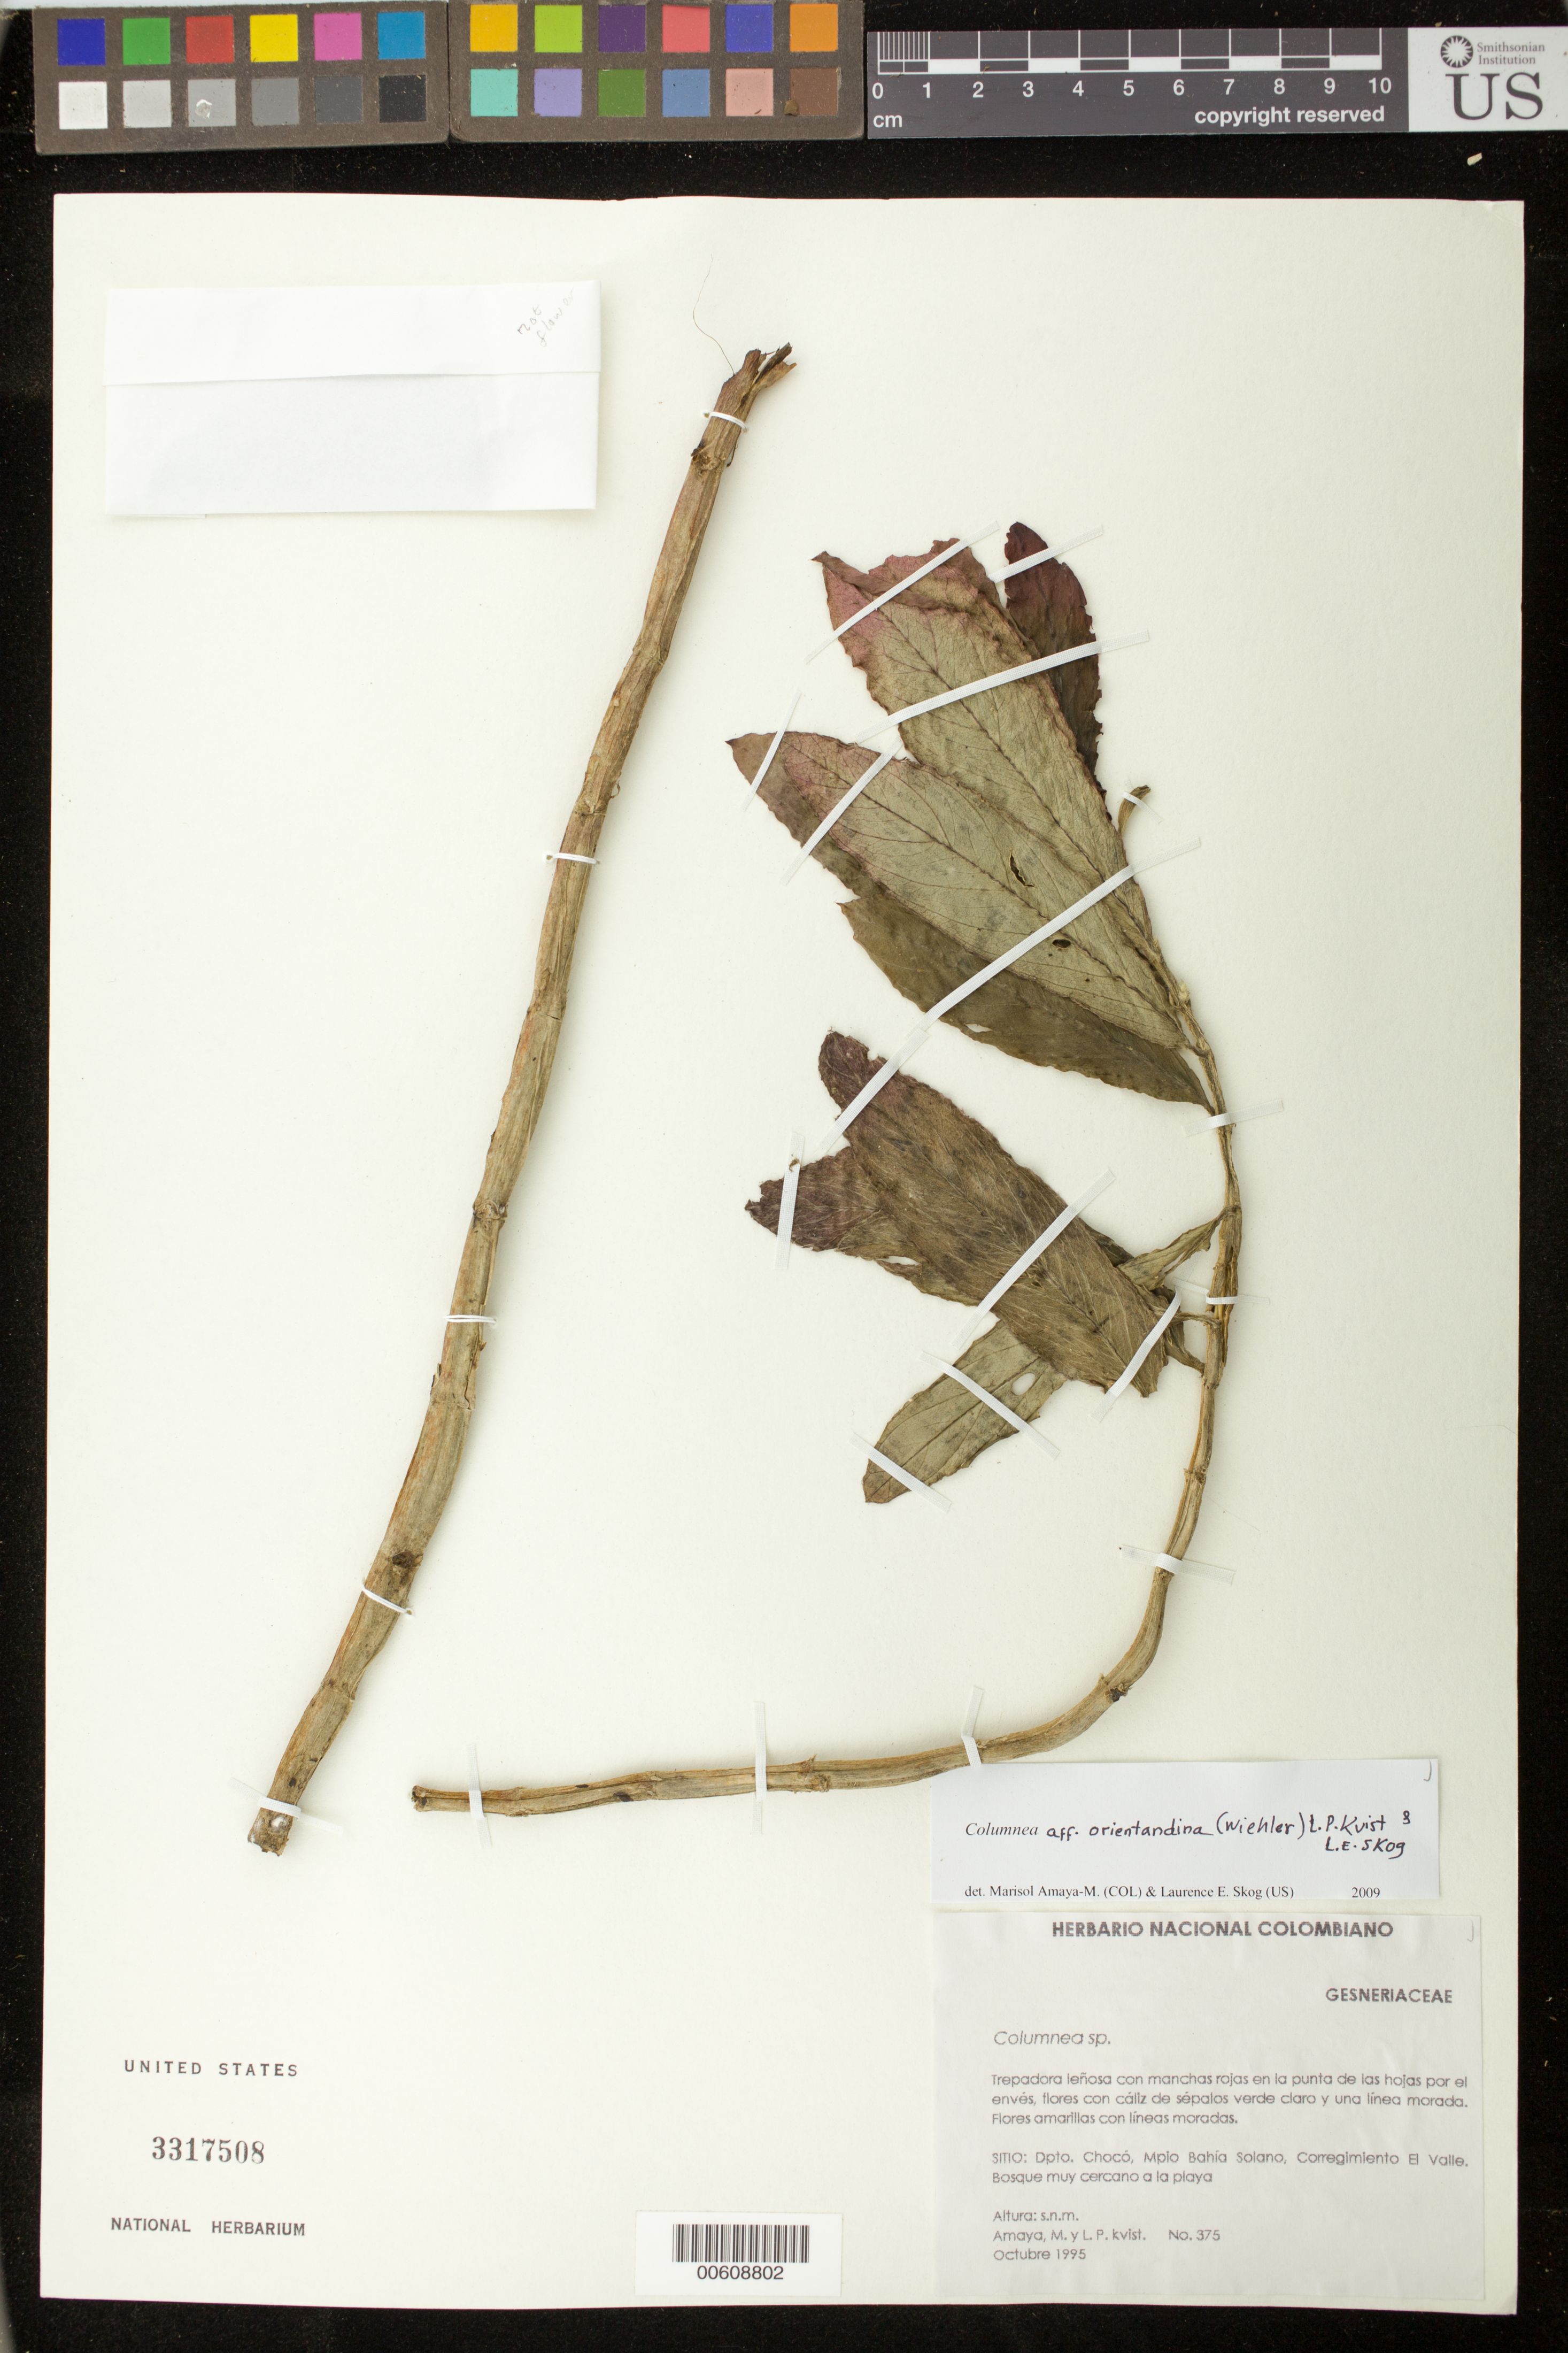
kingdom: Plantae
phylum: Tracheophyta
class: Magnoliopsida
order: Lamiales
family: Gesneriaceae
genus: Columnea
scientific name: Columnea orientandina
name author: (Wiehler) L.P. Kvist & L.E. Skog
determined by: Amaya-Márquez, M.; Skog, Laurence E.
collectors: M. Amaya & L. P. Kvist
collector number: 375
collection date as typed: Oct 1995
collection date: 1995-10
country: Colombia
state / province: Chocó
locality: Mpio. Bahía Solano, Corregimiento El Valle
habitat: Bosque muy cercano a la playa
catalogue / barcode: US 3317508